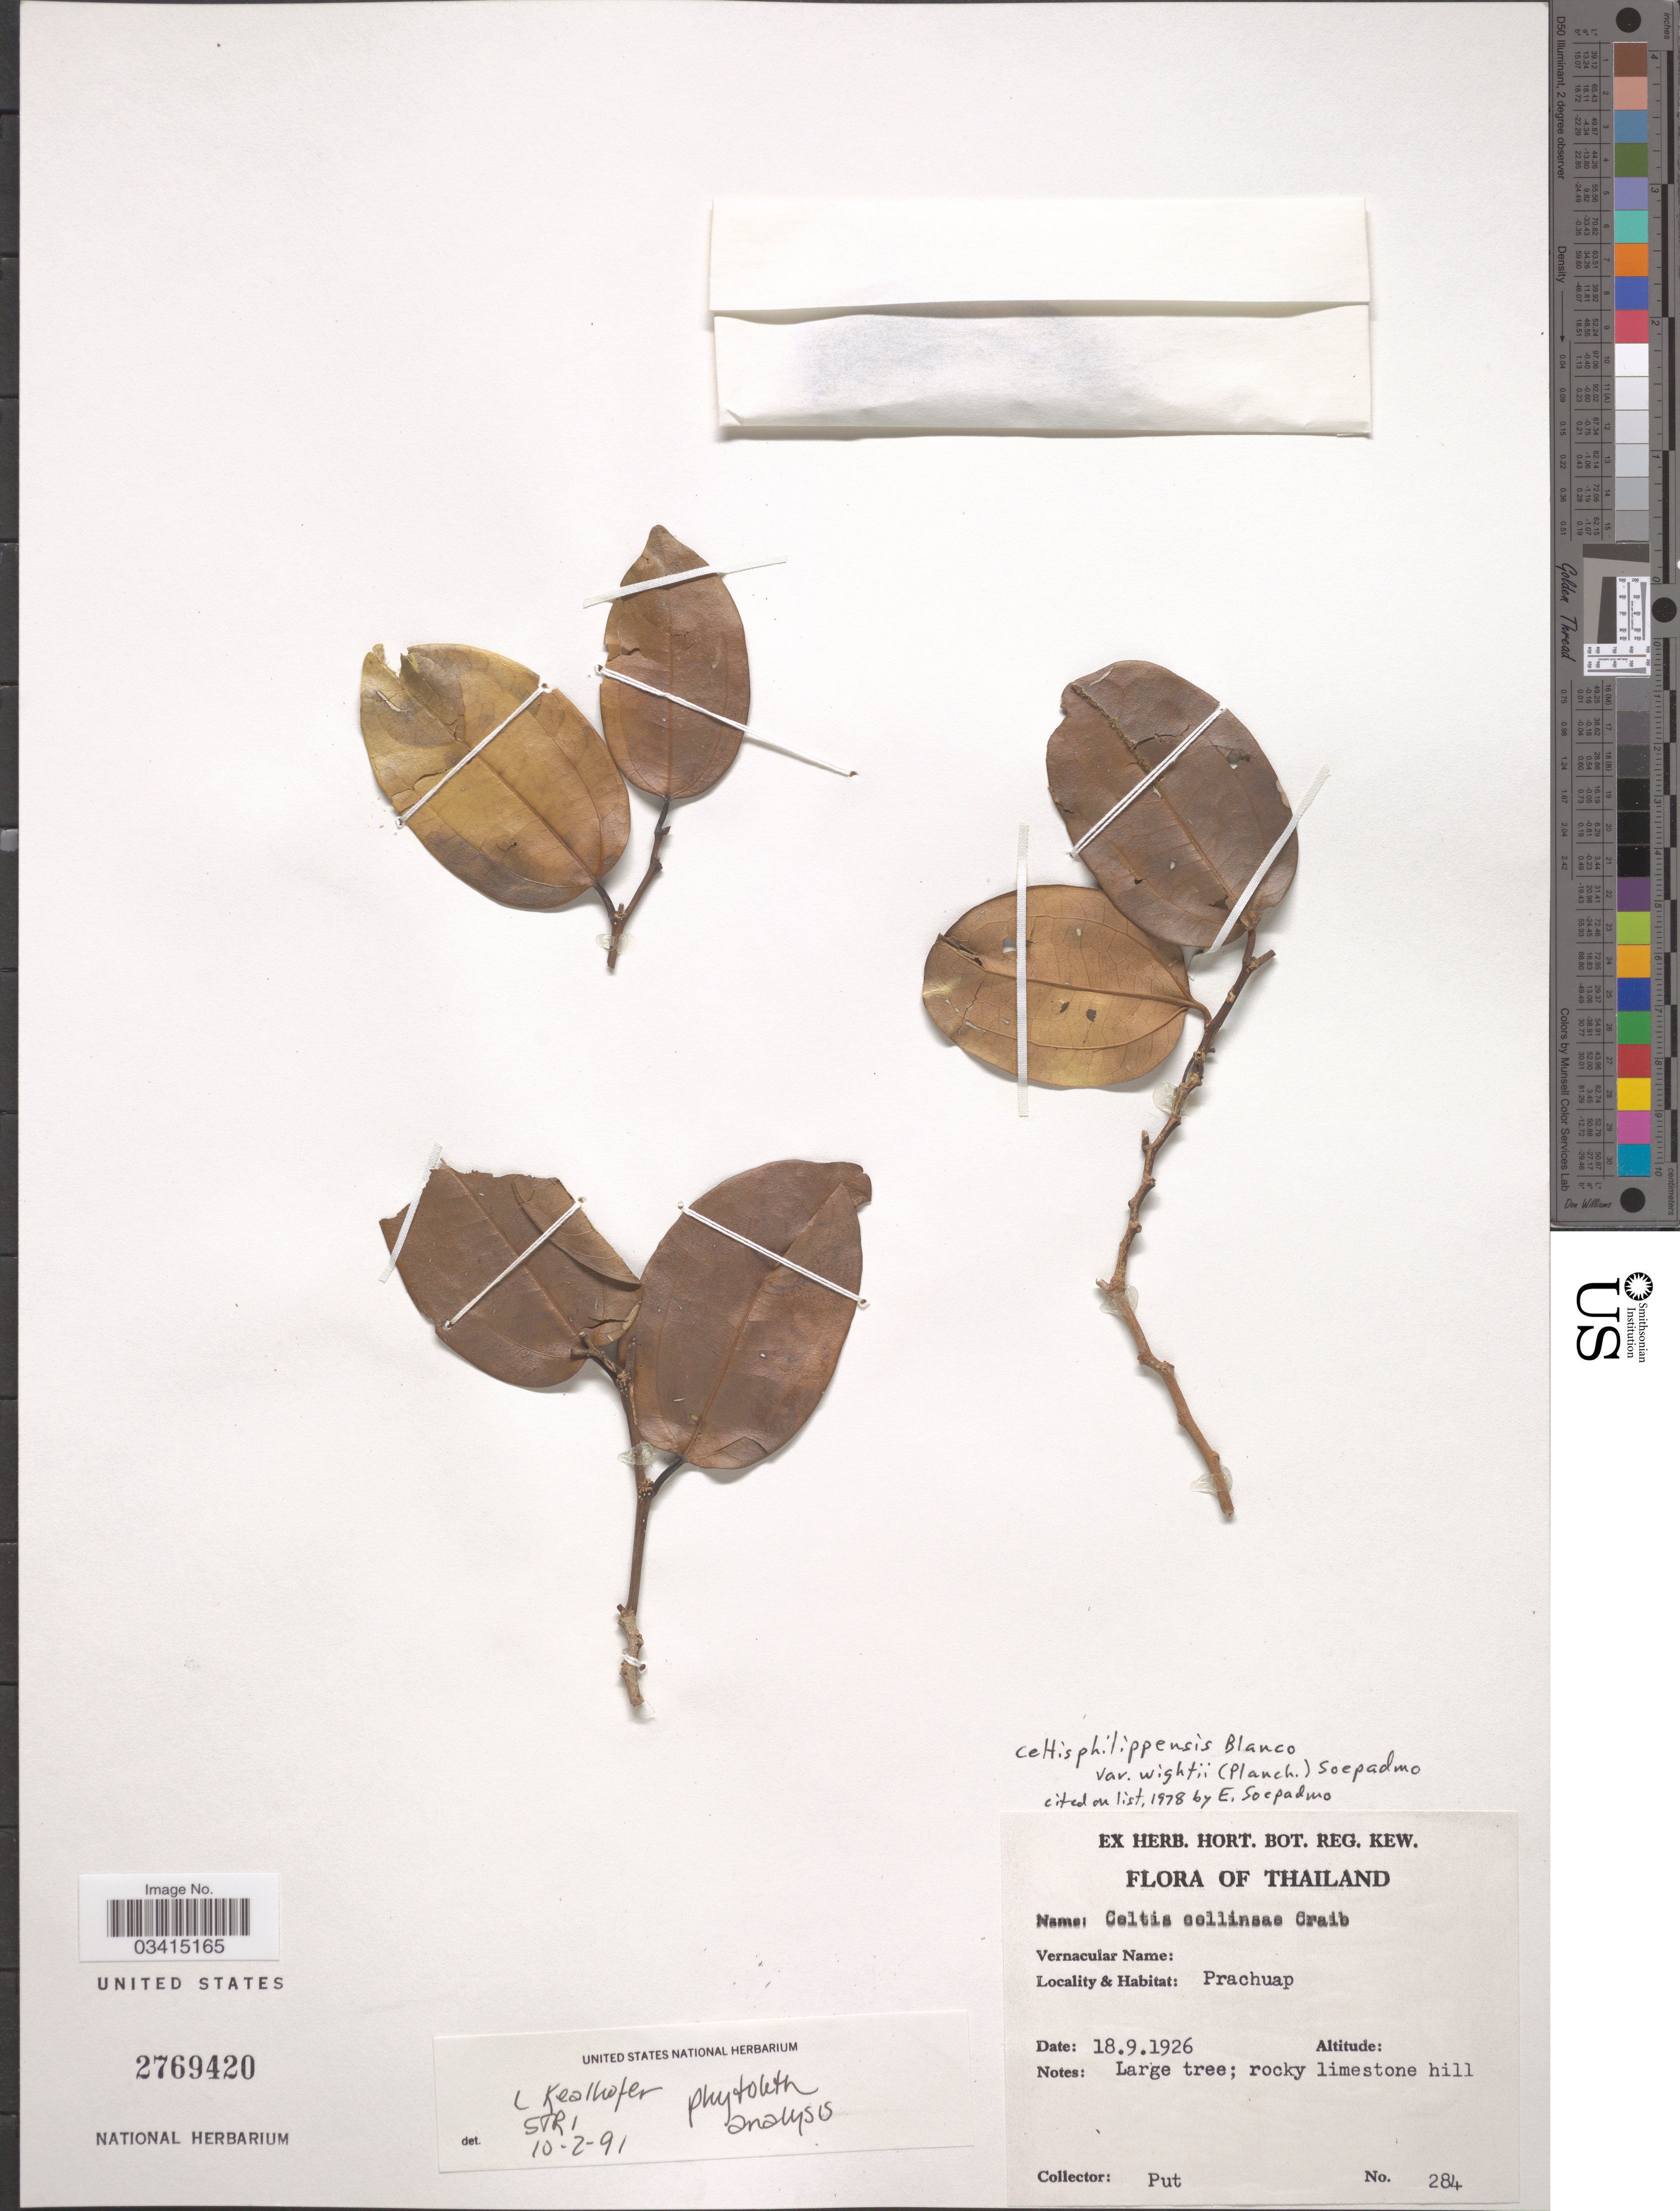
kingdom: Plantae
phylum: Tracheophyta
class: Magnoliopsida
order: Rosales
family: Cannabaceae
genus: Celtis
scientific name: Celtis philippensis var. wightii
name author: (Planch.) Soepadmo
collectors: -. Put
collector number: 284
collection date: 1926-09-18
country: Thailand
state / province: Prachuap Khiri Khan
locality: Prachuap.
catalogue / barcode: US 2769420